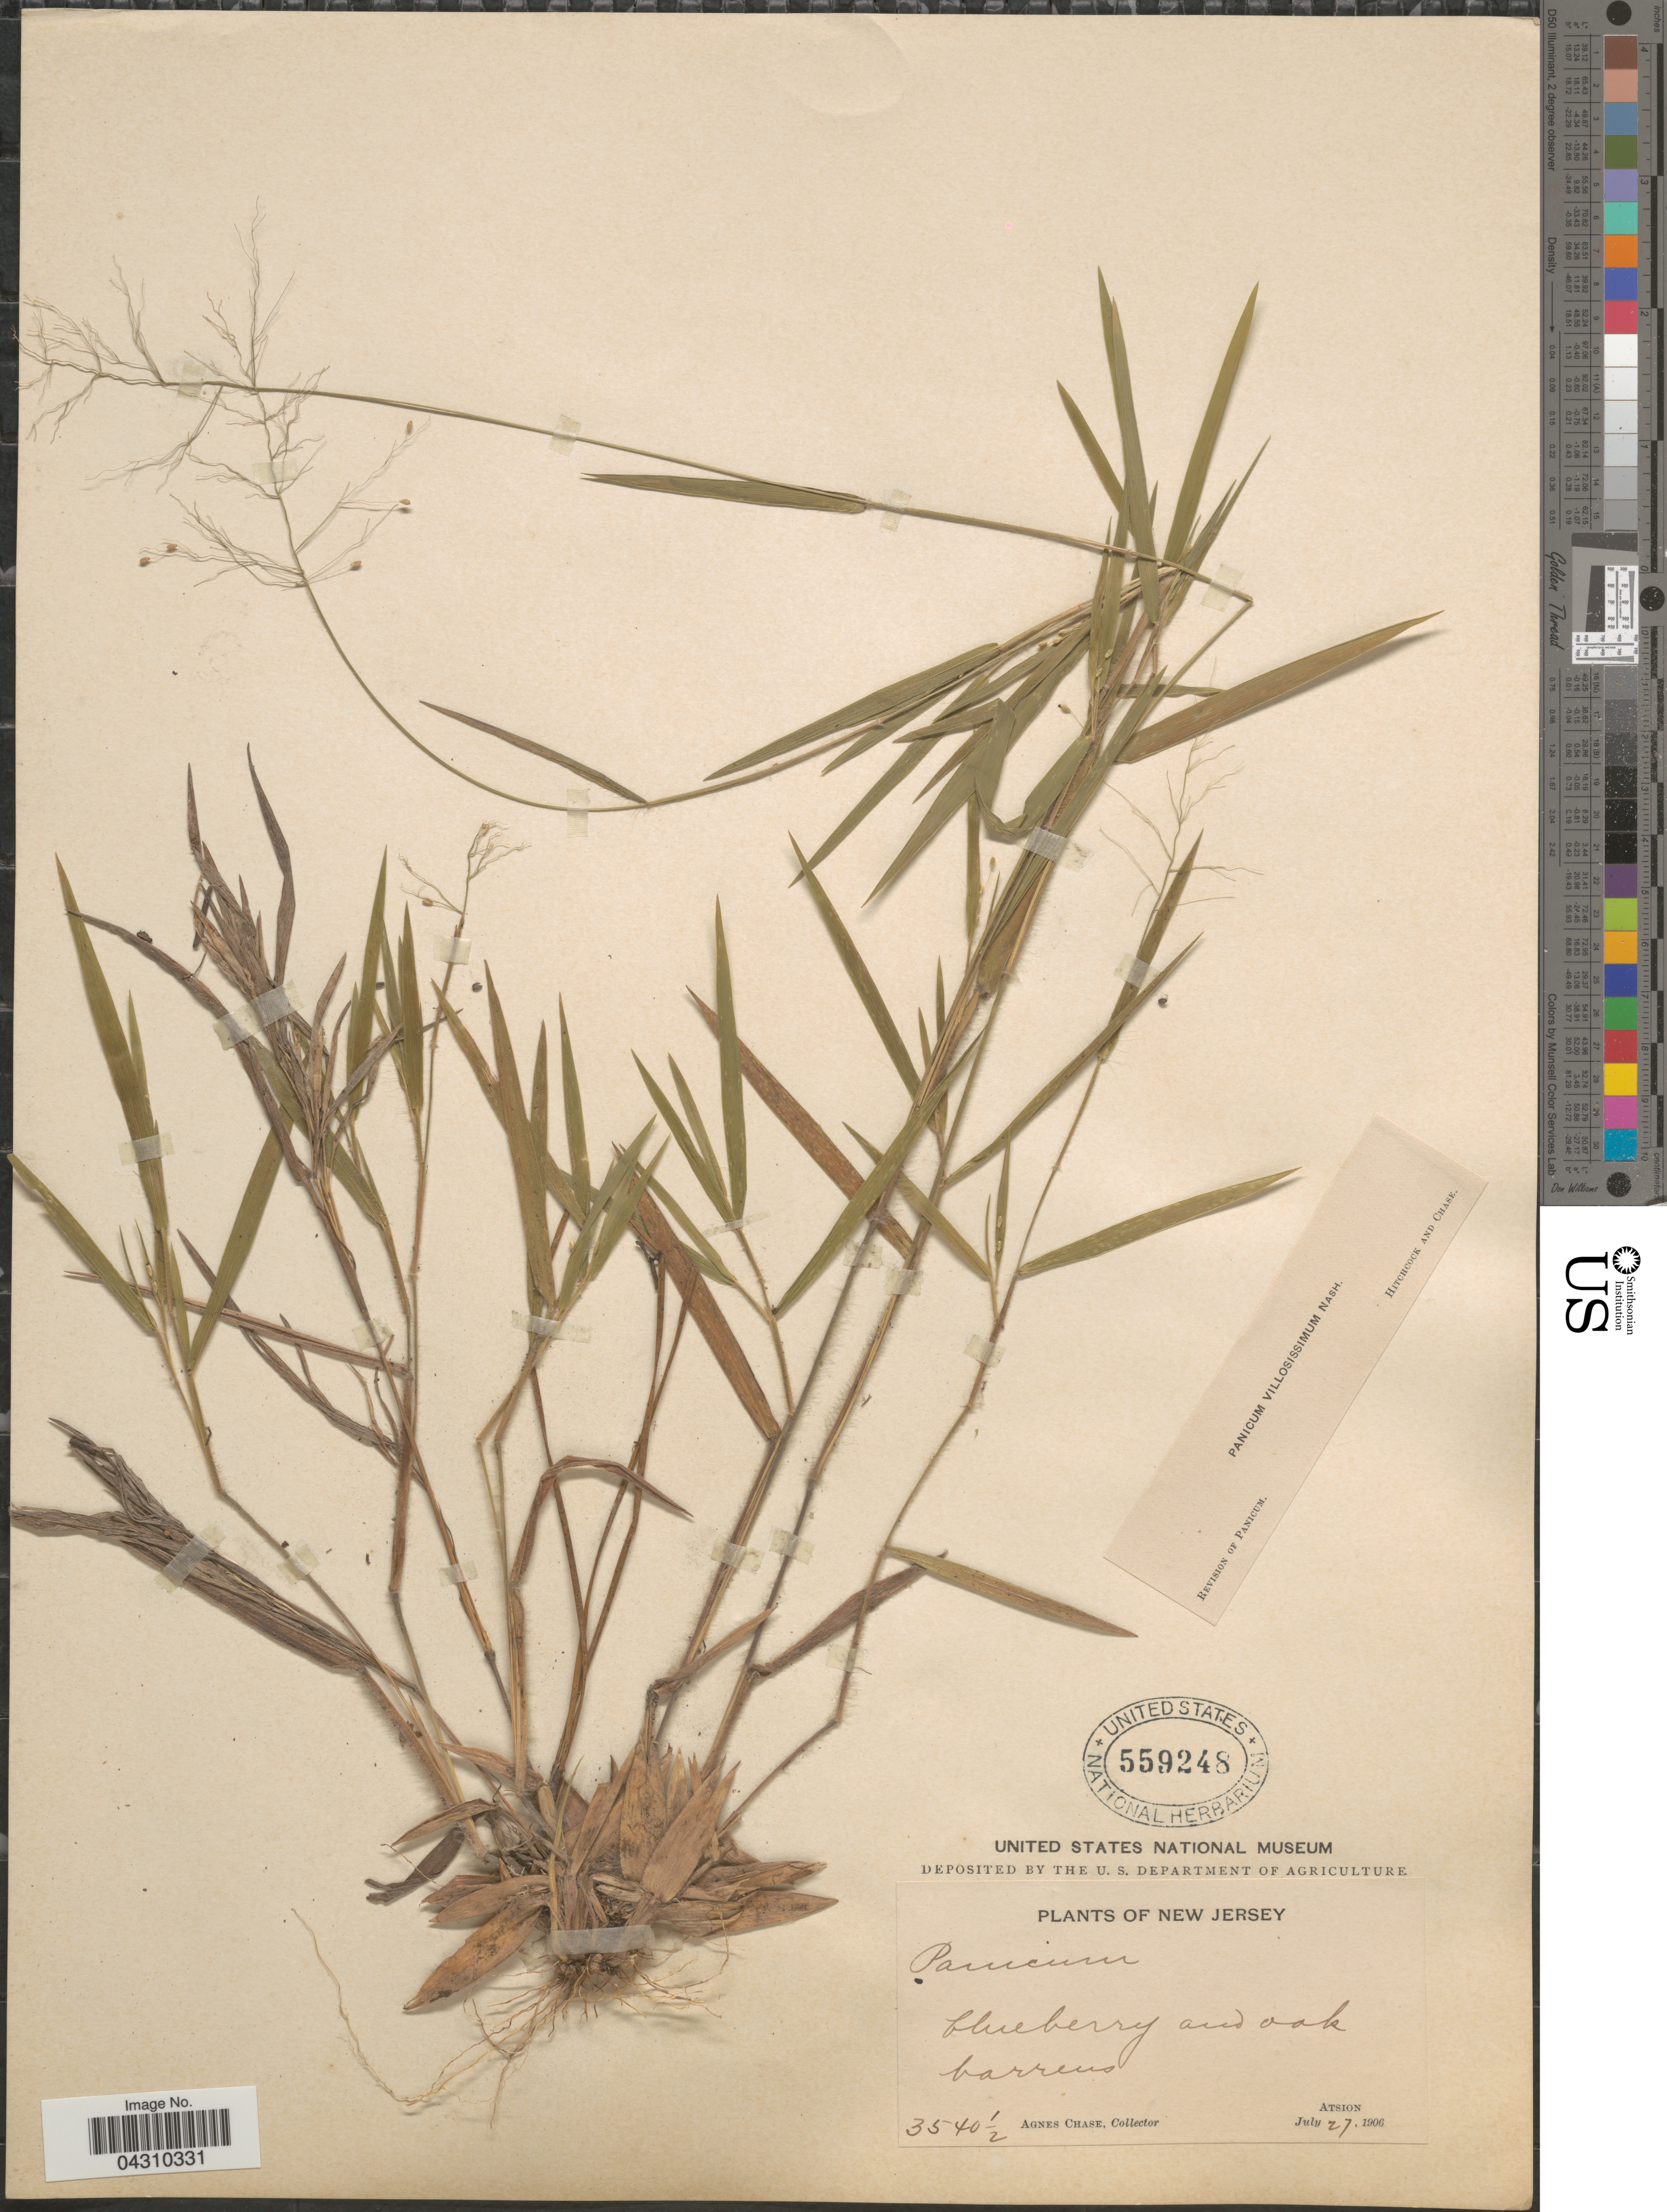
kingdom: Plantae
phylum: Tracheophyta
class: Liliopsida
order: Poales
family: Poaceae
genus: Dichanthelium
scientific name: Dichanthelium acuminatum var. acuminatum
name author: (Sw.) Gould & C.A. Clark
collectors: A. Chase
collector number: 3540½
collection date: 1906-07-27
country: United States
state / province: New Jersey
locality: Blueberry and oak barrens. Atsion.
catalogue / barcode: US 559248